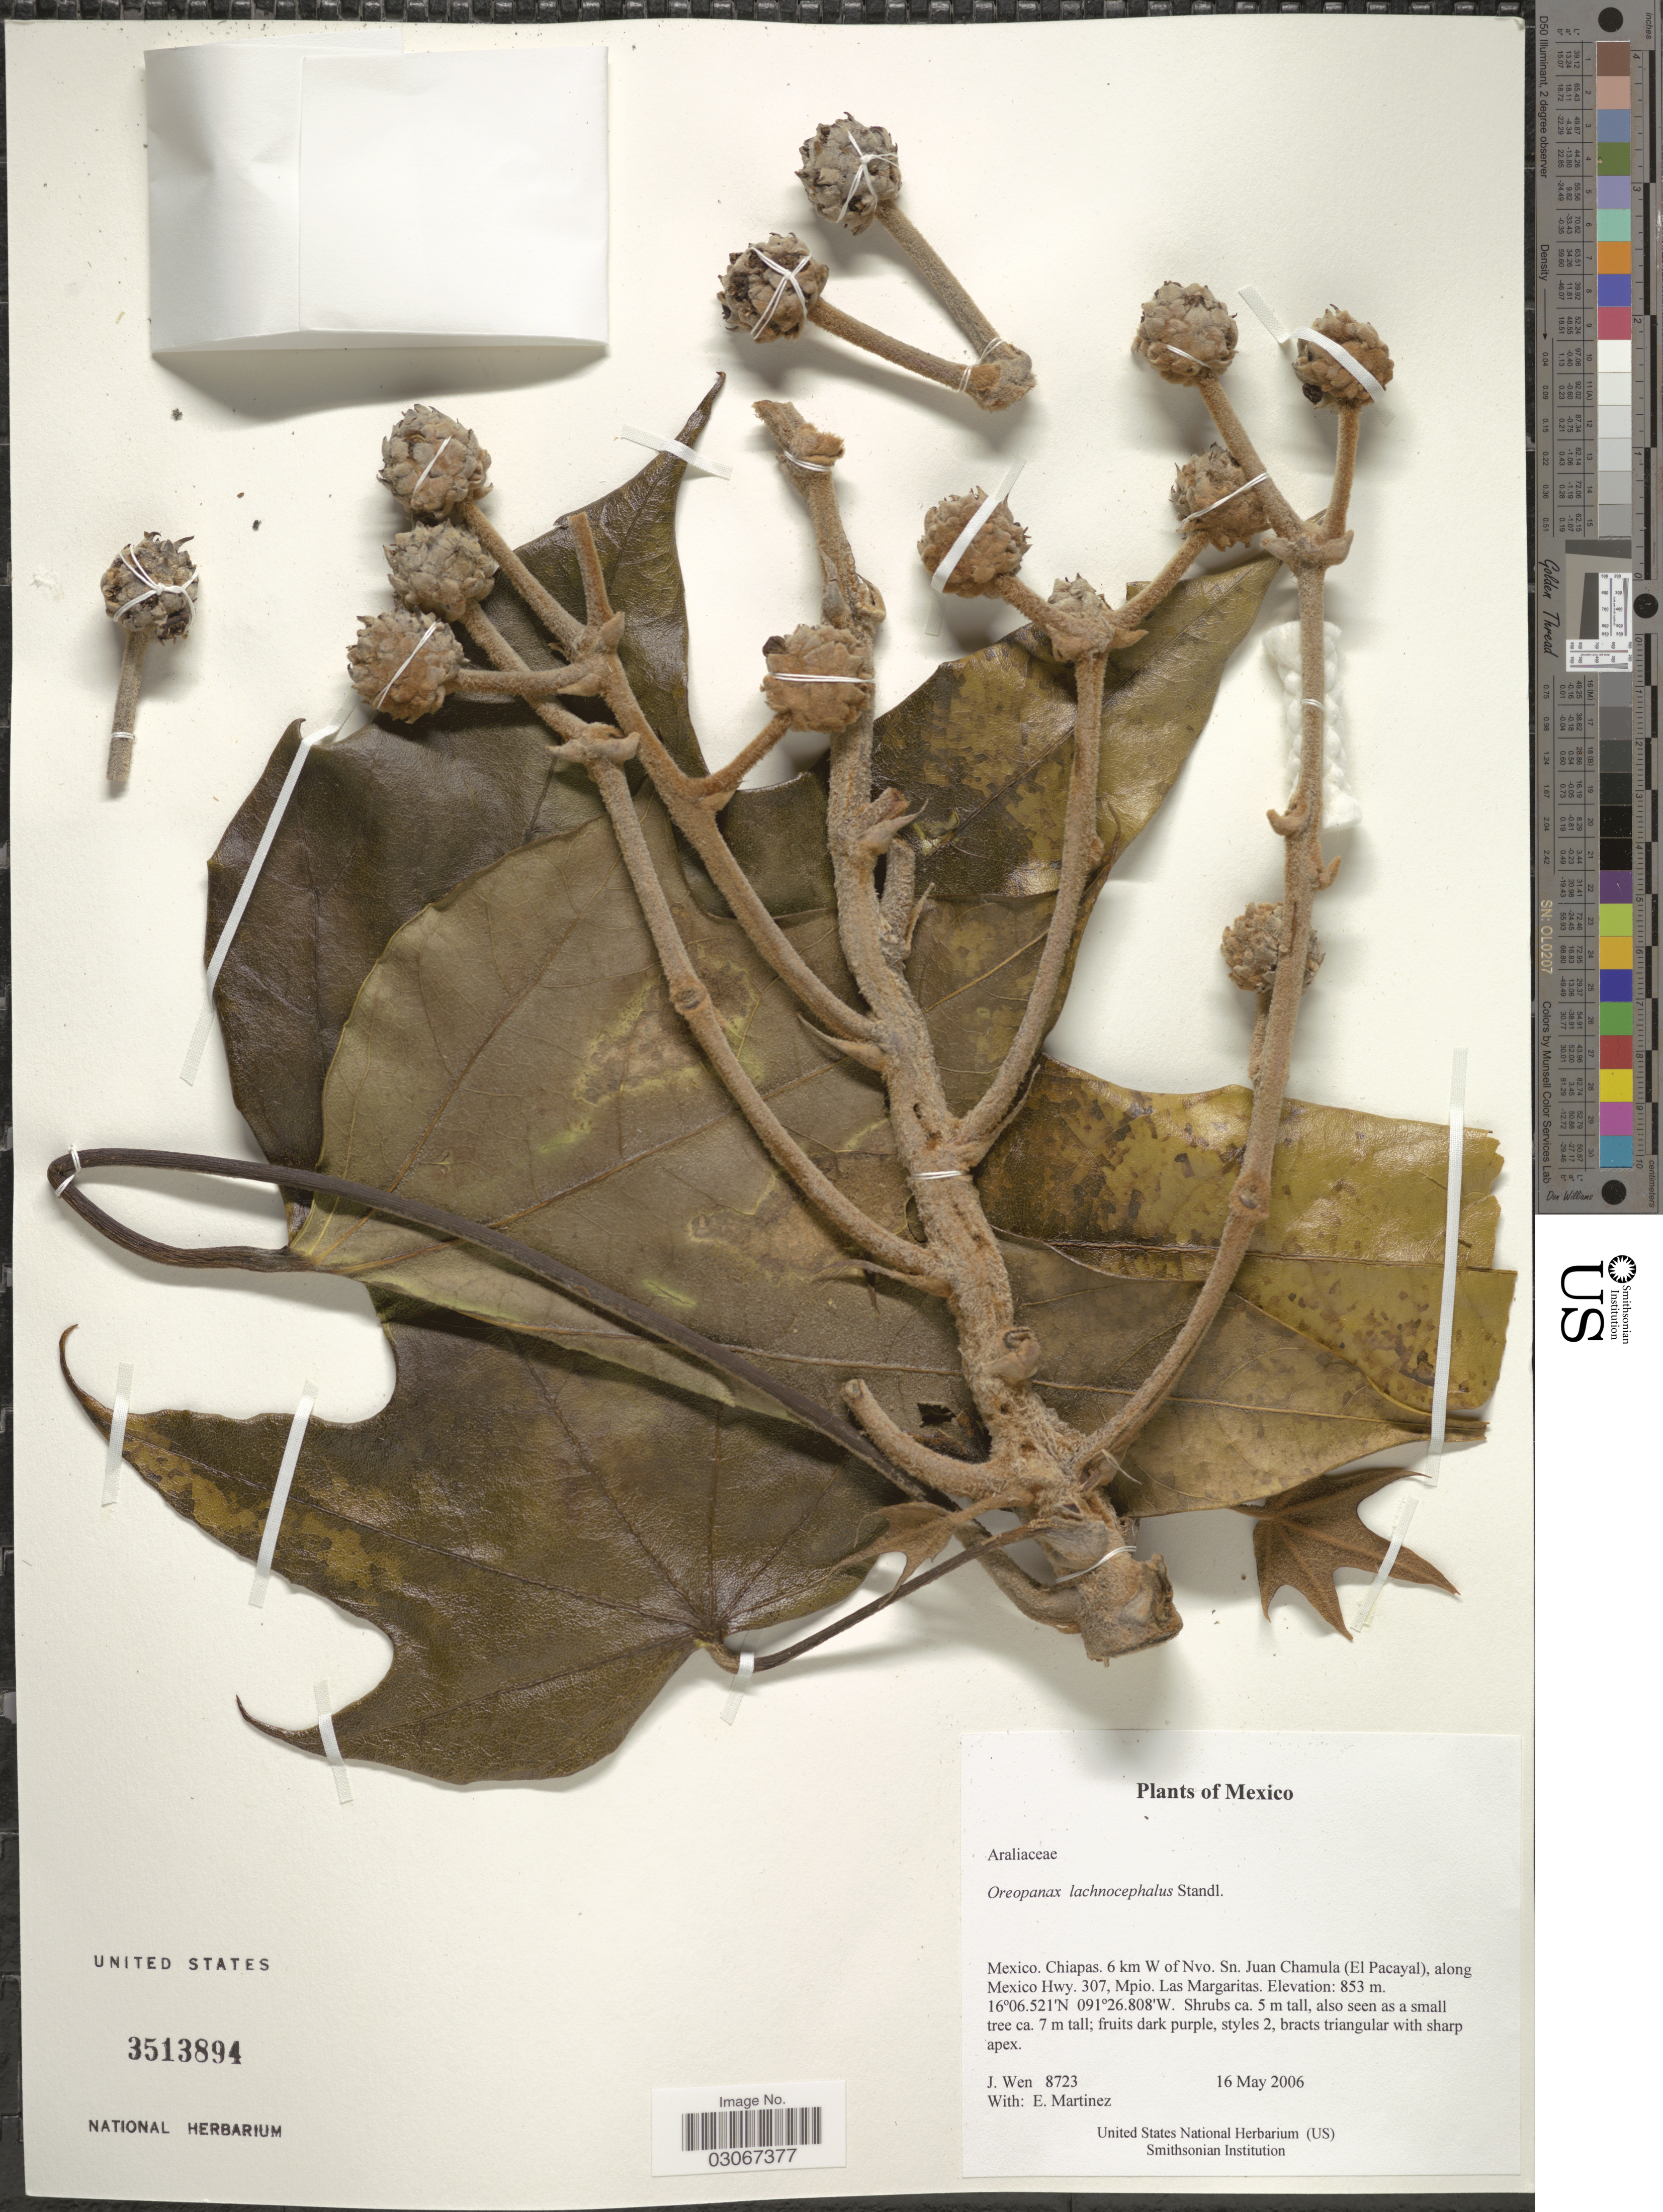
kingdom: Plantae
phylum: Tracheophyta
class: Magnoliopsida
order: Apiales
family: Araliaceae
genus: Oreopanax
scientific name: Oreopanax lachnocephalus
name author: Standl.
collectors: J. Wen & E. Martínez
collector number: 8723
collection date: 2006-05-16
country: Mexico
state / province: Chiapas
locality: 6 km W of Nvo. Sn. Juan Chamula (El Pacayal), along Mexico Hwy. 307, Mpio. Las Margaritas.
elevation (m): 853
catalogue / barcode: US 3513894